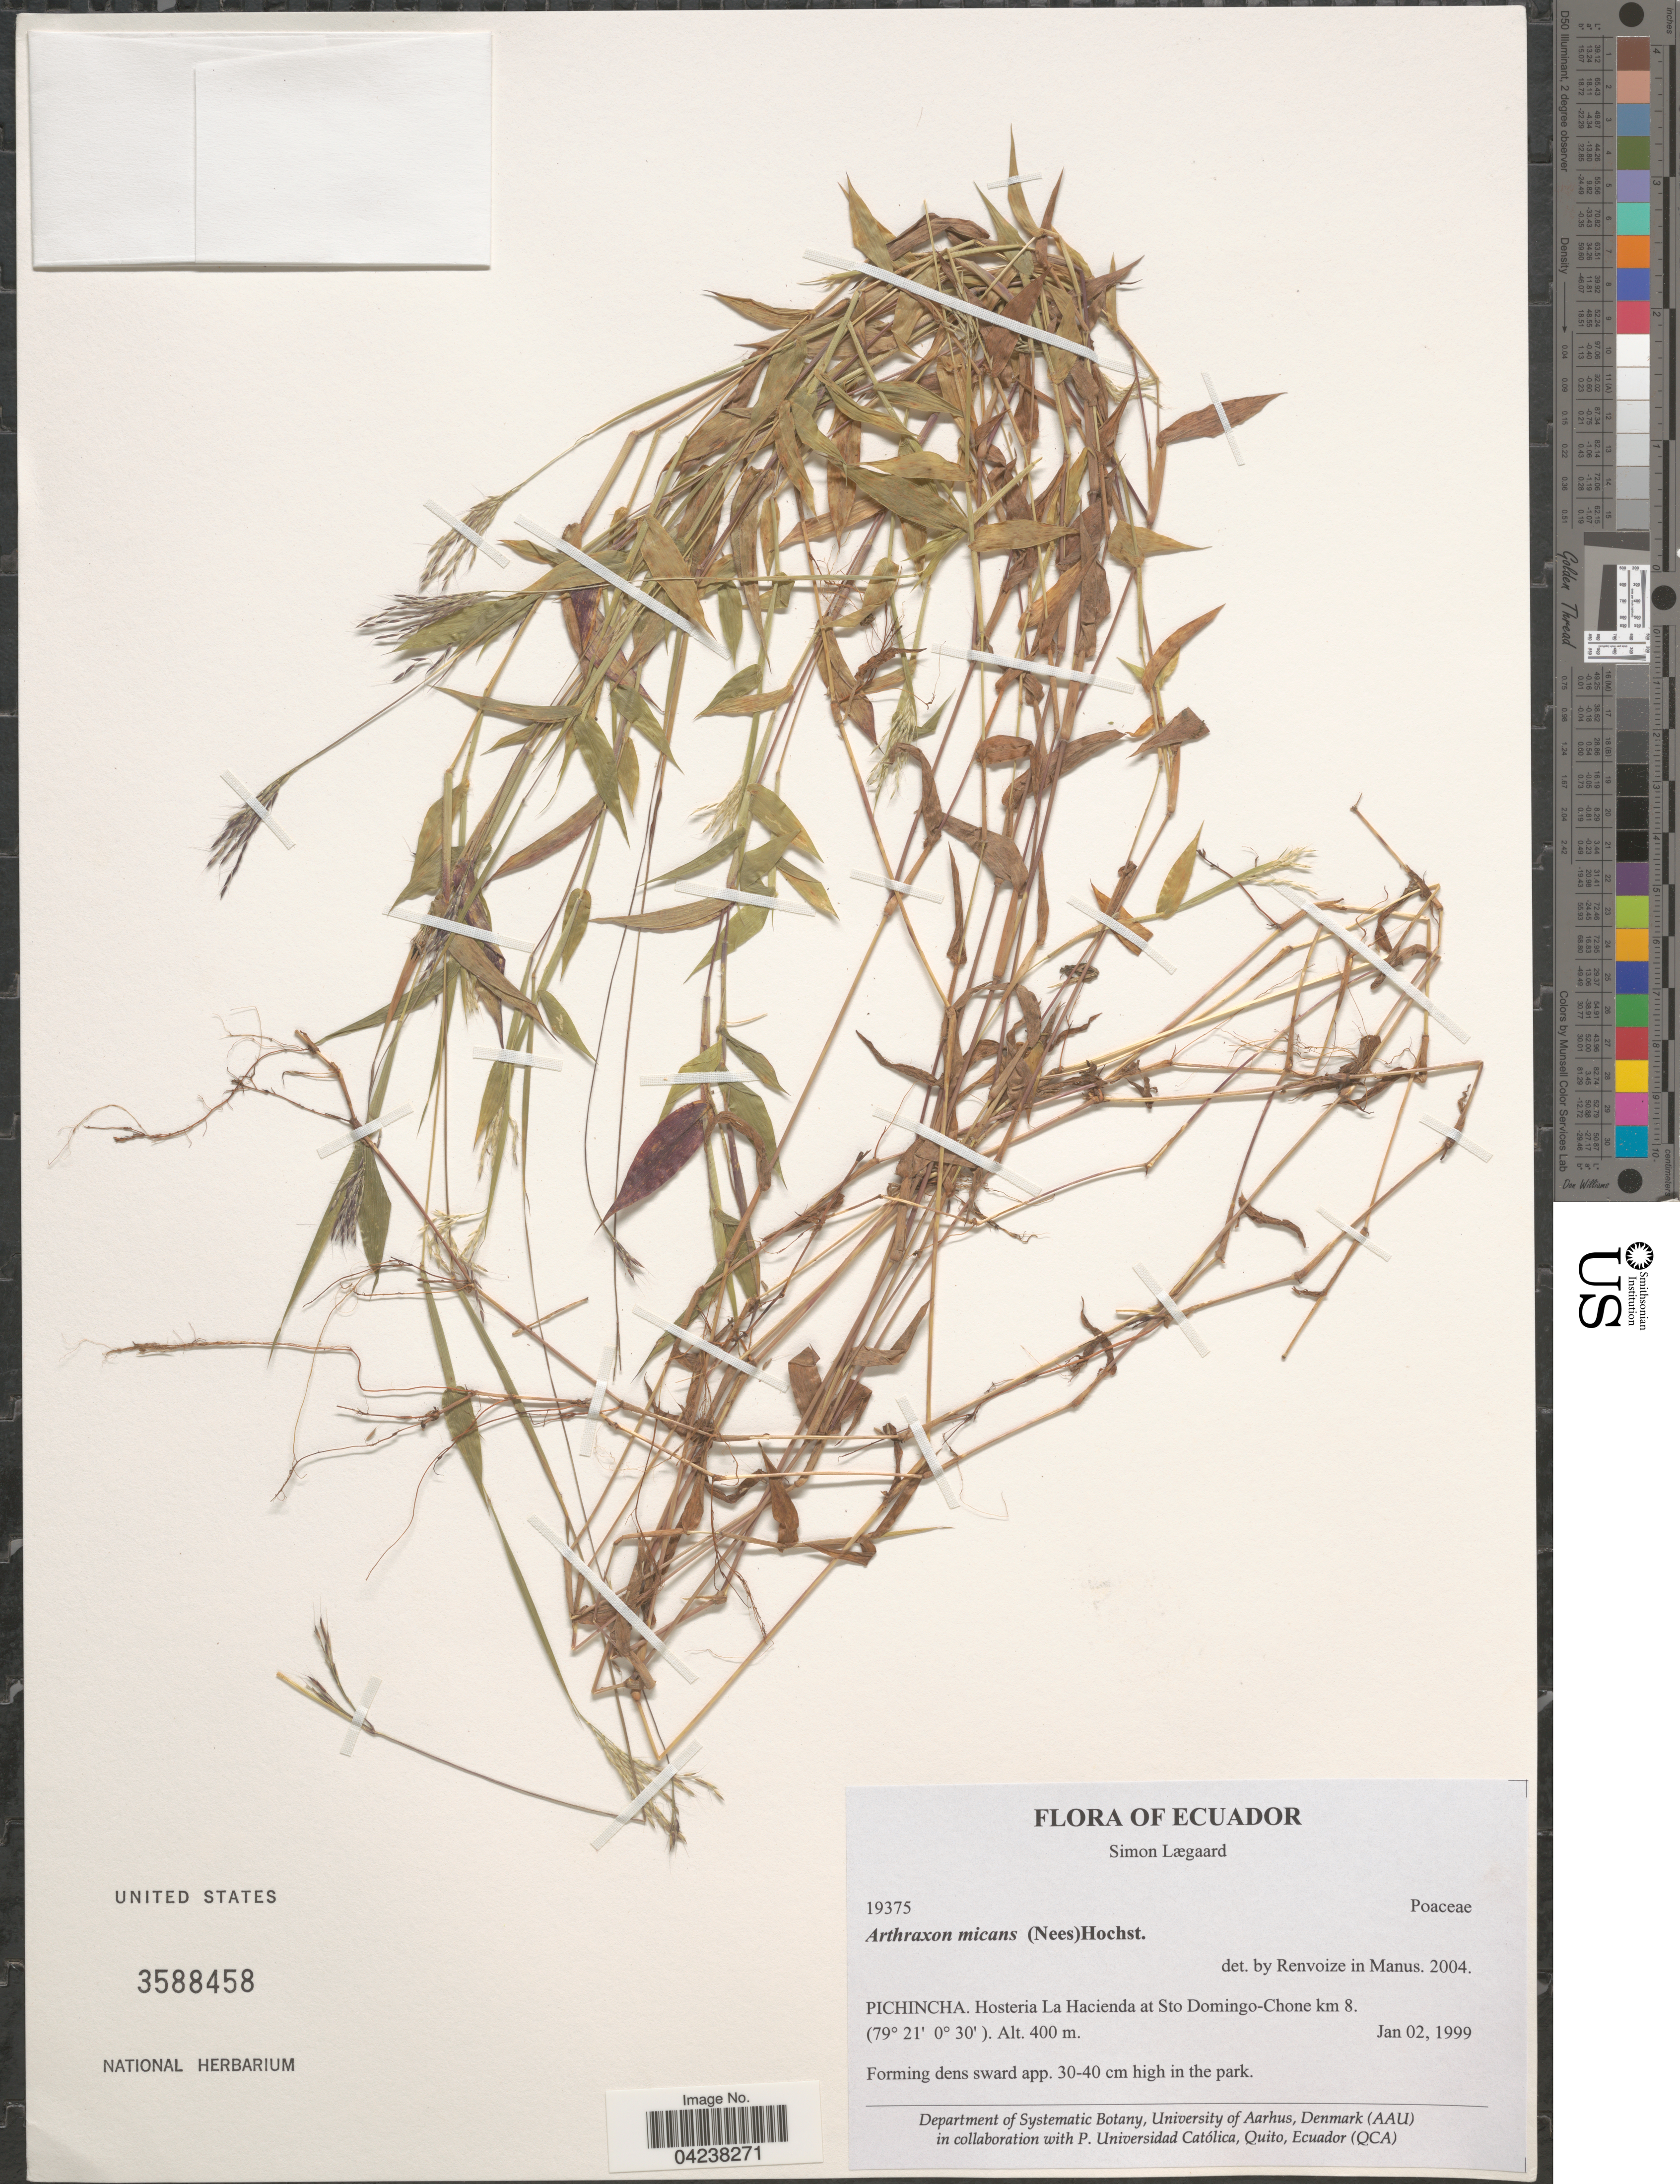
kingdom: Plantae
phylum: Tracheophyta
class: Liliopsida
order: Poales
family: Poaceae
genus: Arthraxon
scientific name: Arthraxon hispidus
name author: (Thunb.) Makino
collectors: S. Lægaard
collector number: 19375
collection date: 1999-01-02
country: Ecuador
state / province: Pichincha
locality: Pichincha. Hosteria La Hacienda at Sto Domingo-Chone km 8.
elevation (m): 400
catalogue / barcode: US 3588458